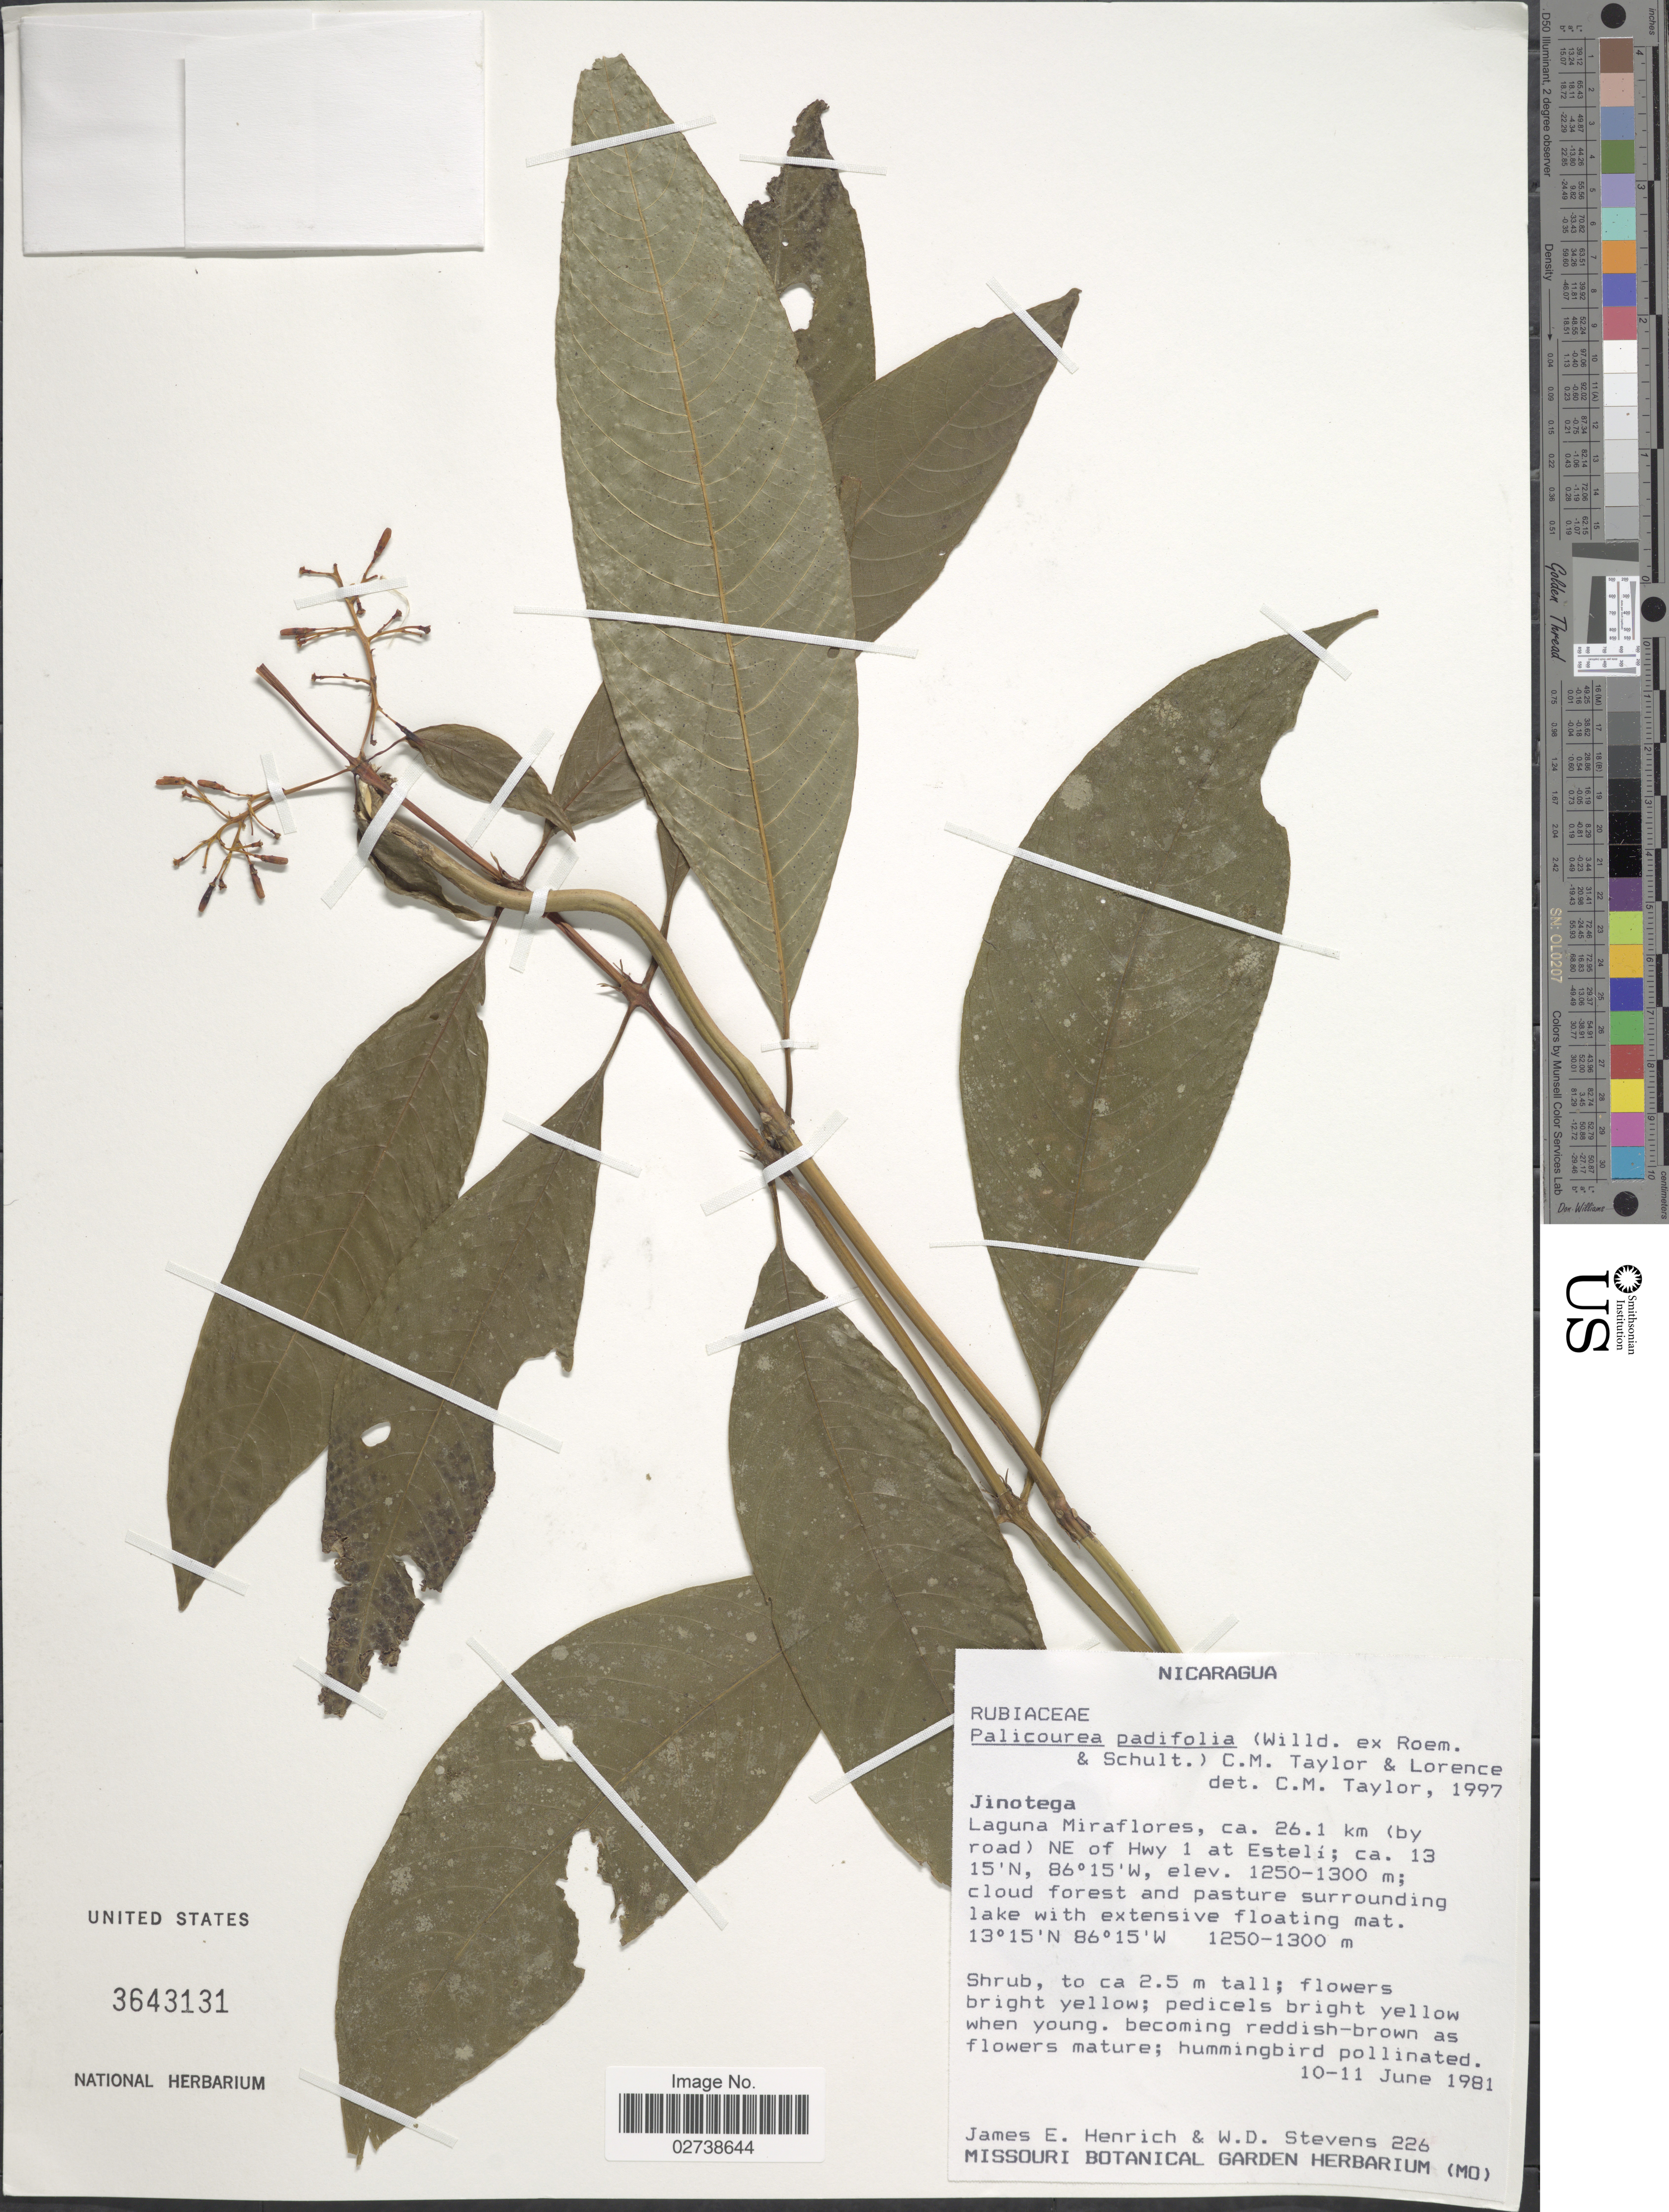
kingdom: Plantae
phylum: Tracheophyta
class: Magnoliopsida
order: Gentianales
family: Rubiaceae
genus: Palicourea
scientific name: Palicourea padifolia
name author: (Humb. & Bonpl. ex Roem. & Schult.) C.M. Taylor & Lorence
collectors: J. E. Henrich & W. D. Stevens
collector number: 226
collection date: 1981-06-10/1981-06-11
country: Nicaragua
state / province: Jinotega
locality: Laguna Miraflores, ca. 26.1 km (by road) NE of Hwy 1 at Estelí; cloud forest an pasture surrounding lake with extensive floating mat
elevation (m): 1250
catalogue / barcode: US 3643131